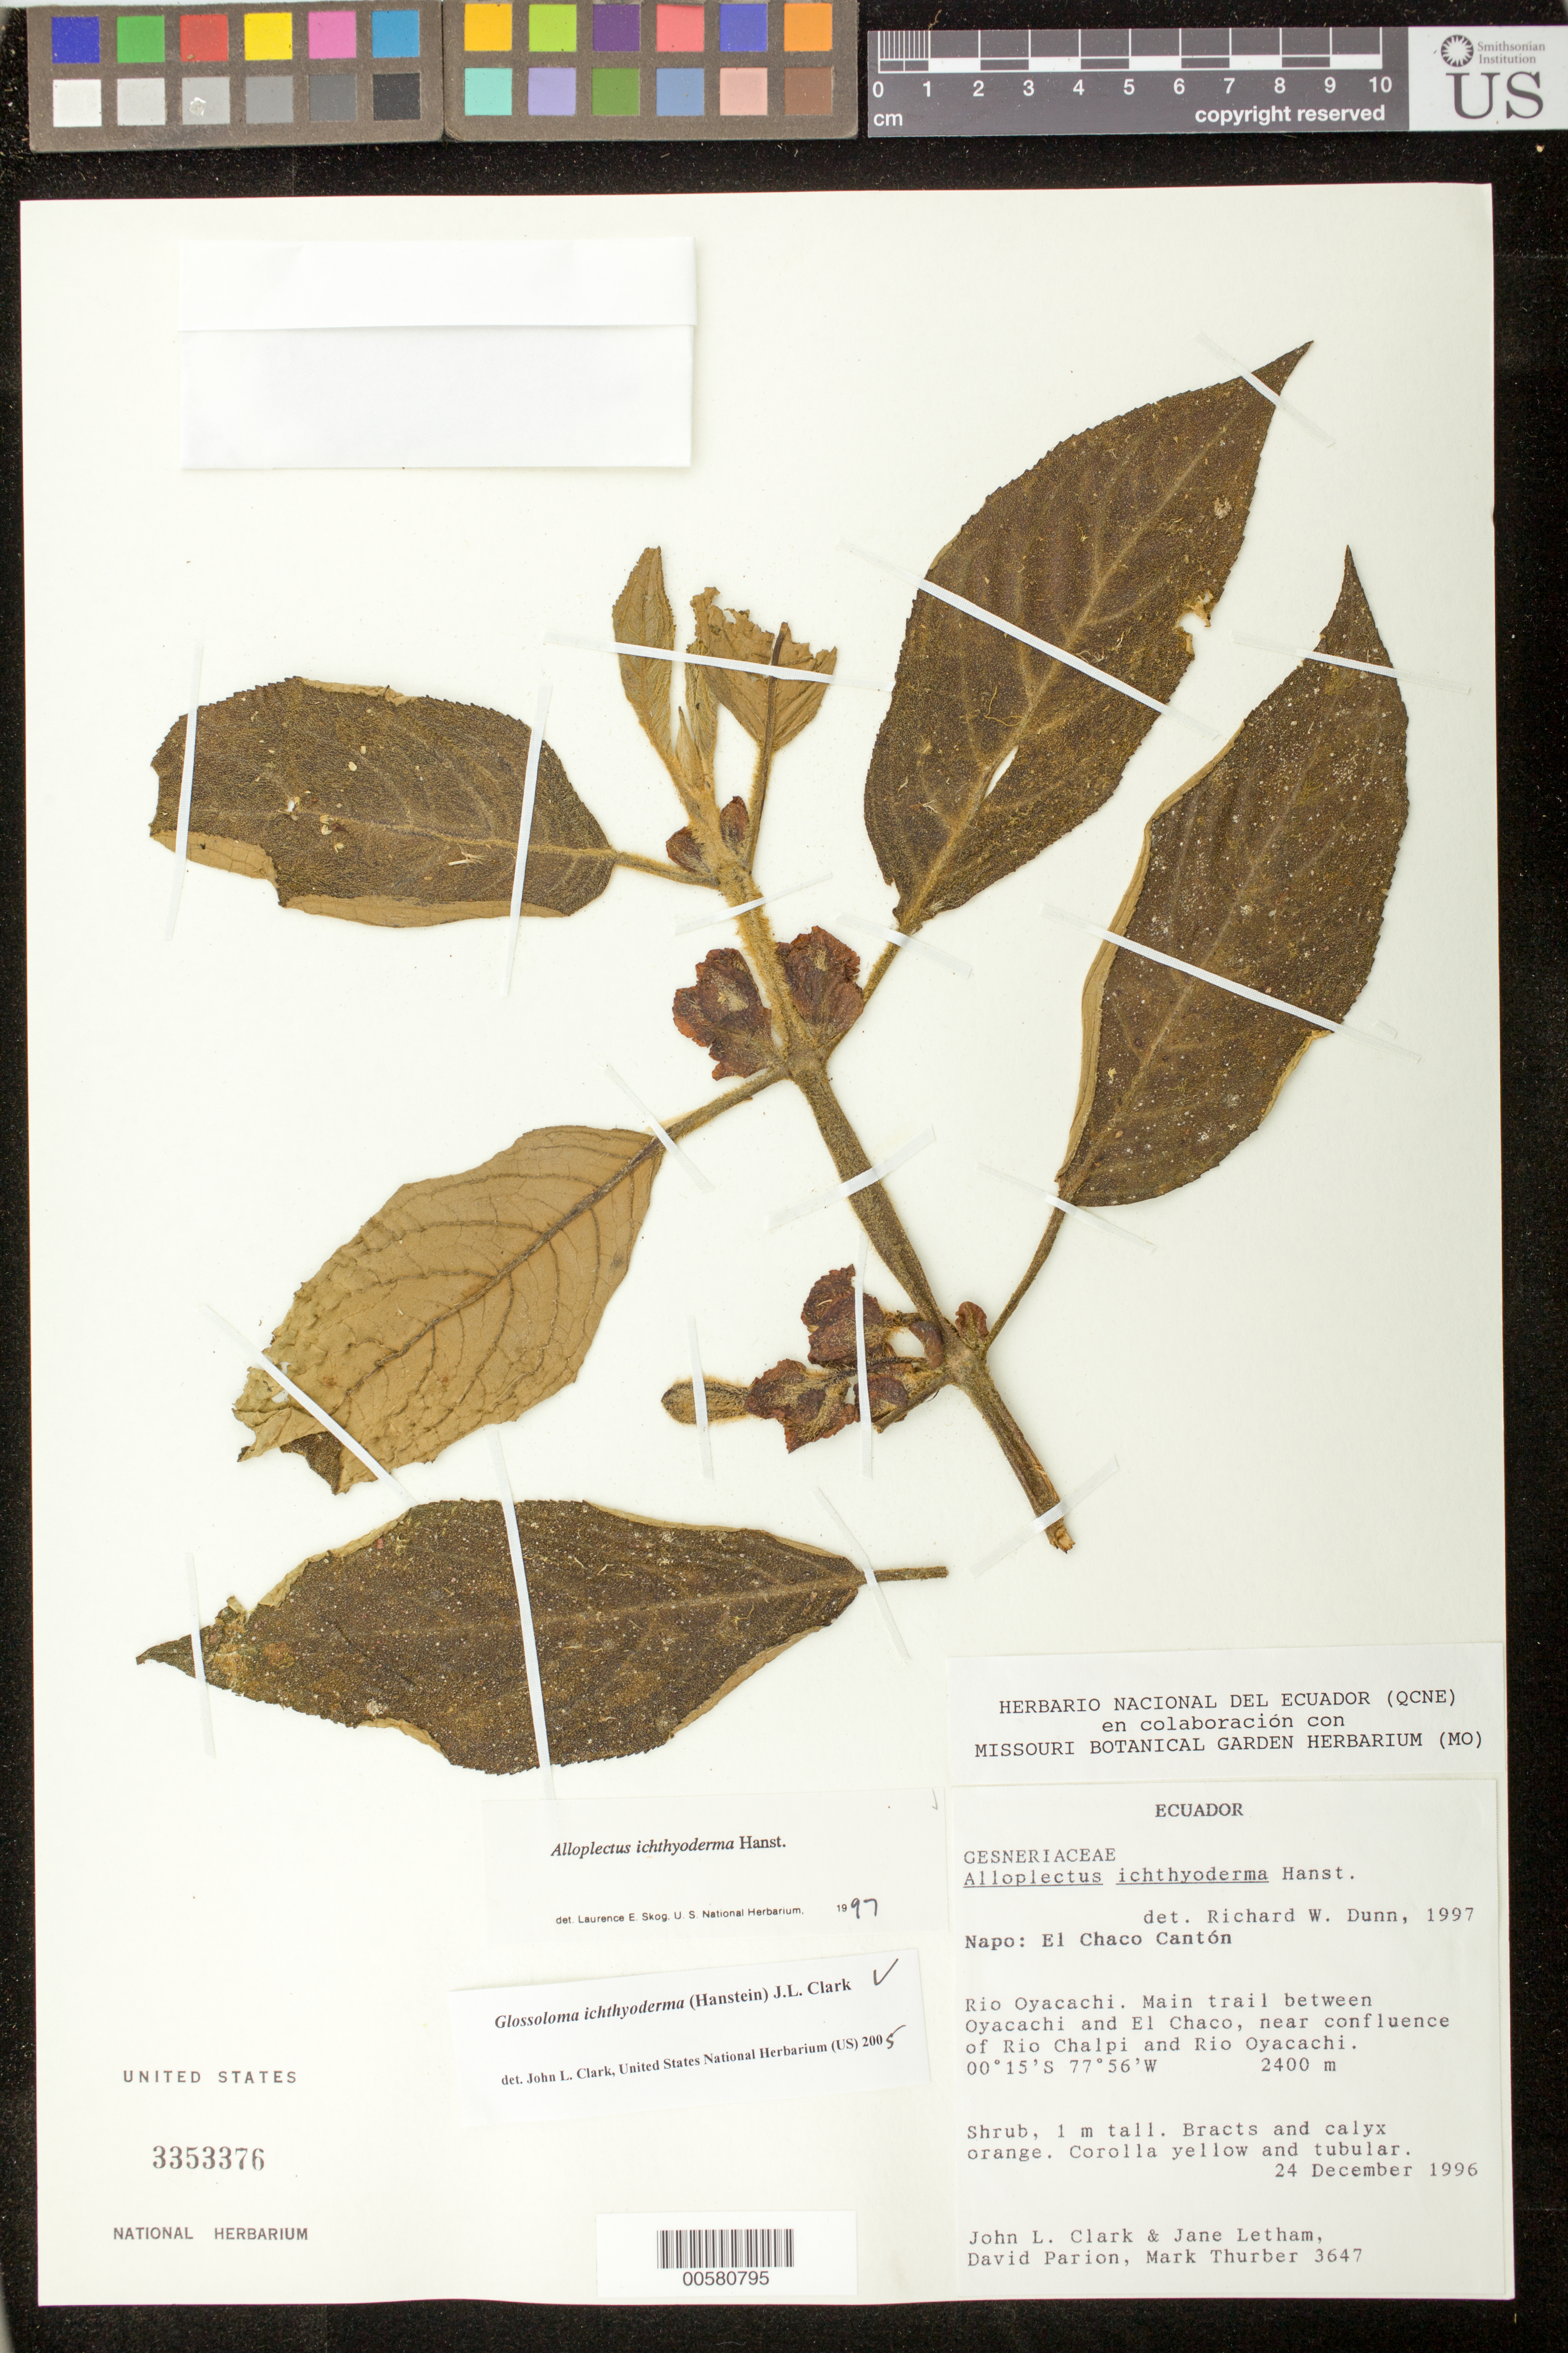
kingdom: Plantae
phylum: Tracheophyta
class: Magnoliopsida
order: Lamiales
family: Gesneriaceae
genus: Glossoloma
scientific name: Glossoloma ichthyoderma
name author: (Hanst.) J.L. Clark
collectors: J. L. Clark & et al.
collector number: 3647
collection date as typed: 24 Dec 1996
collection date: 1996-12-24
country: Ecuador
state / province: Napo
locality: El Chaco Cantón. Rio Oyacachi, main trail between Oyacachi and El Chaco, near confluence of Rio Chalpi and Rio Oyacachi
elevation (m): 2400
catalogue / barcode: US 3353376